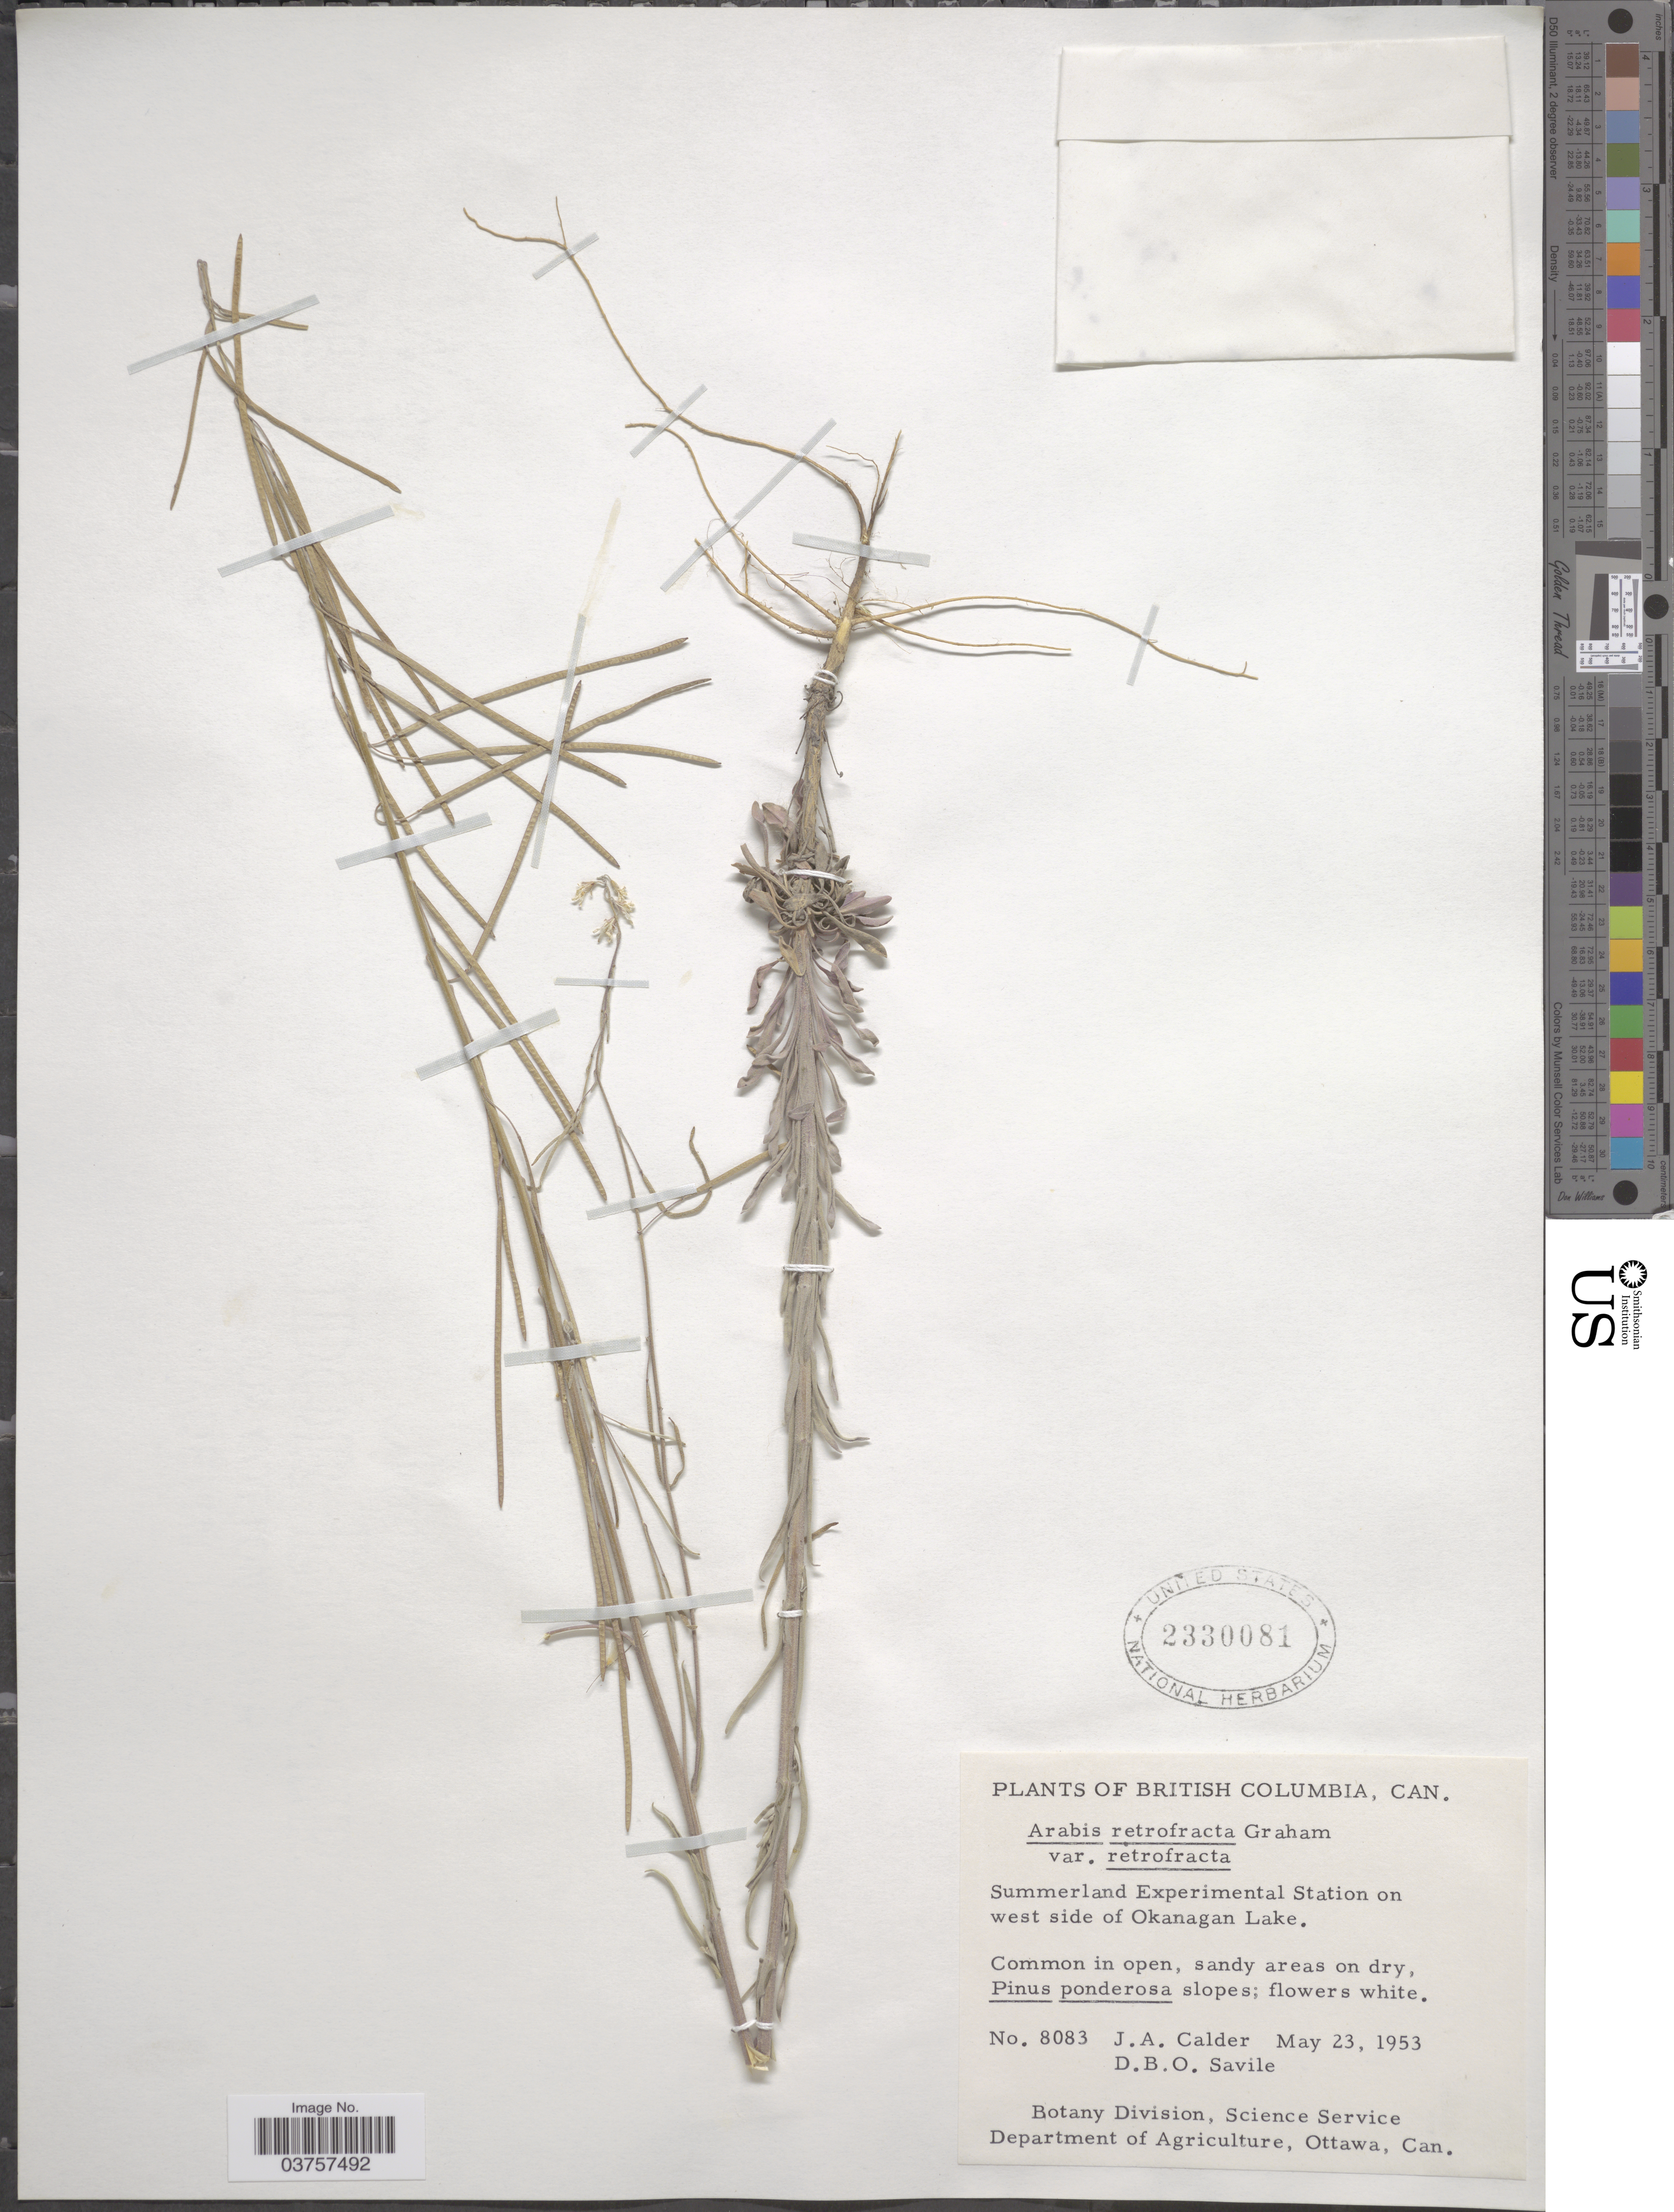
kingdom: Plantae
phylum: Tracheophyta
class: Magnoliopsida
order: Brassicales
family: Brassicaceae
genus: Arabis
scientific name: Arabis holboellii var. retrofracta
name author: Rydb.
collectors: J. A. Calder & D. Savile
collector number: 8083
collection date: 1953-05-23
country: Canada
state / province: British Columbia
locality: Summerland Experimental Station on west side of Okanagan Lake.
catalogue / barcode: US 2330081